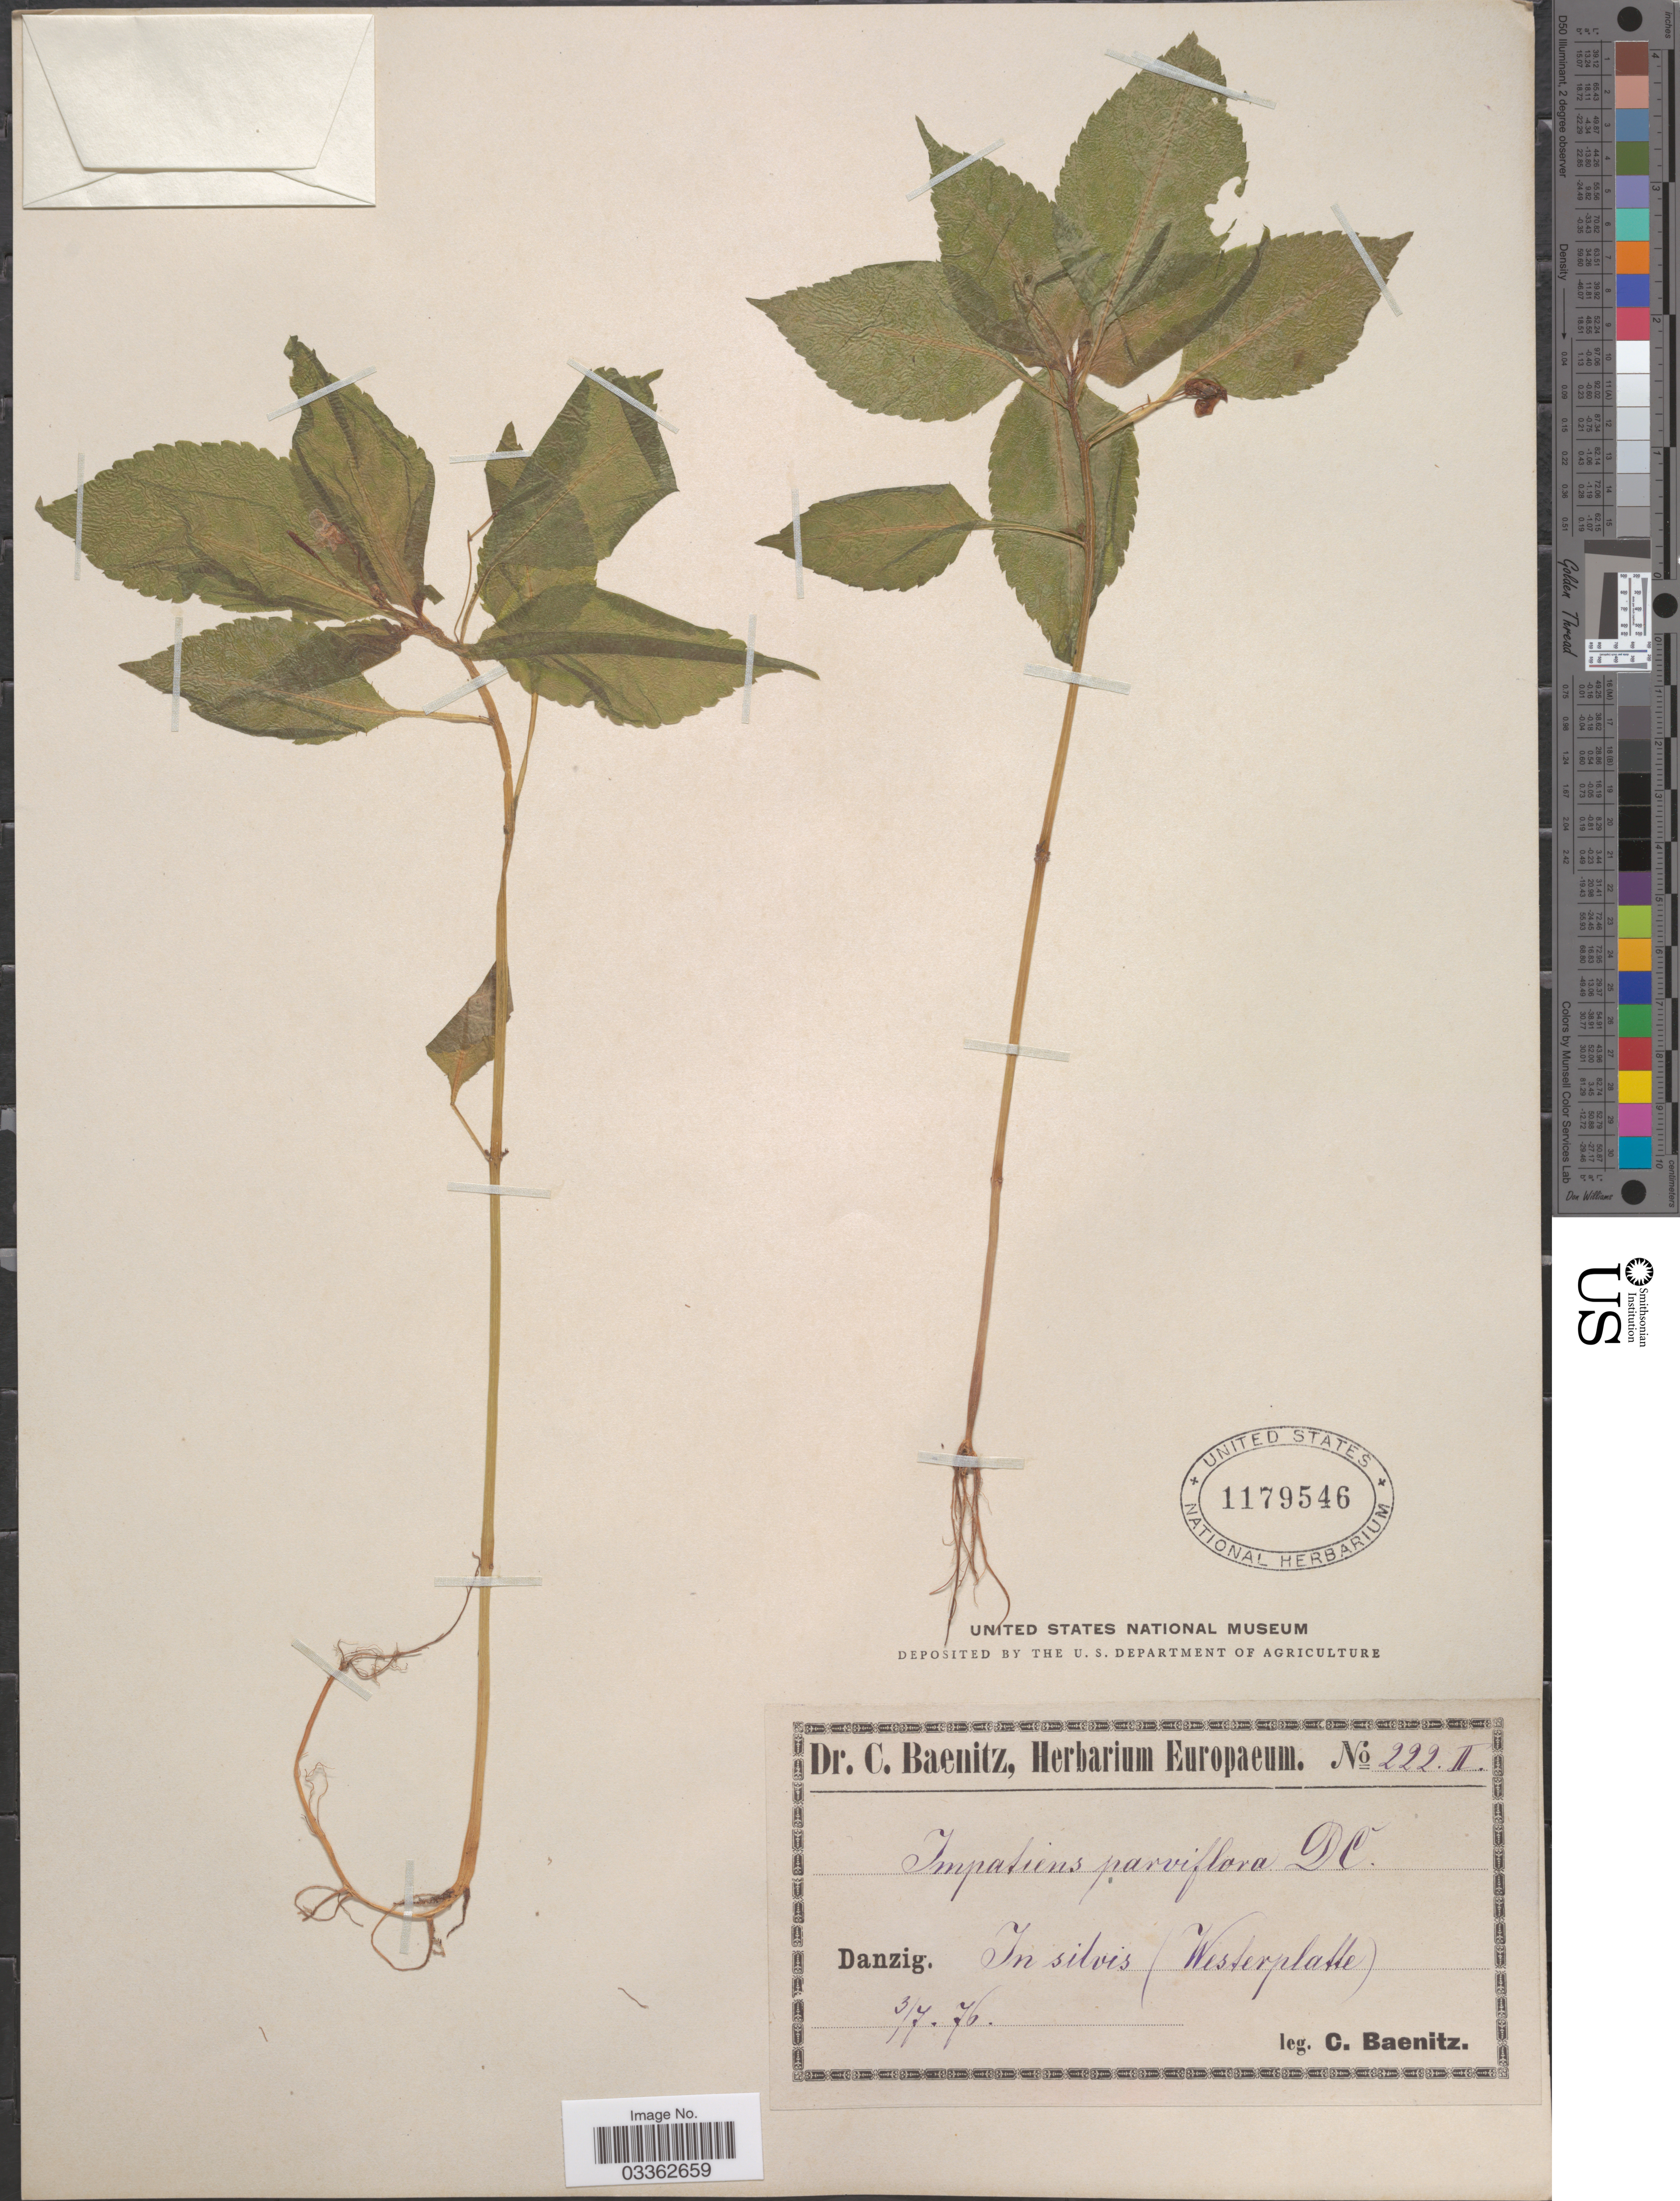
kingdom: Plantae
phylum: Tracheophyta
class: Magnoliopsida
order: Ericales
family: Balsaminaceae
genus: Impatiens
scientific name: Impatiens parviflora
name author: DC.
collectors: C. G. Baenitz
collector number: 222II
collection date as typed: Transcribed d/m/y: 3/7/76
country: Poland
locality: Danzig. In silvis (Westerplatte).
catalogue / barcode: US 1179546